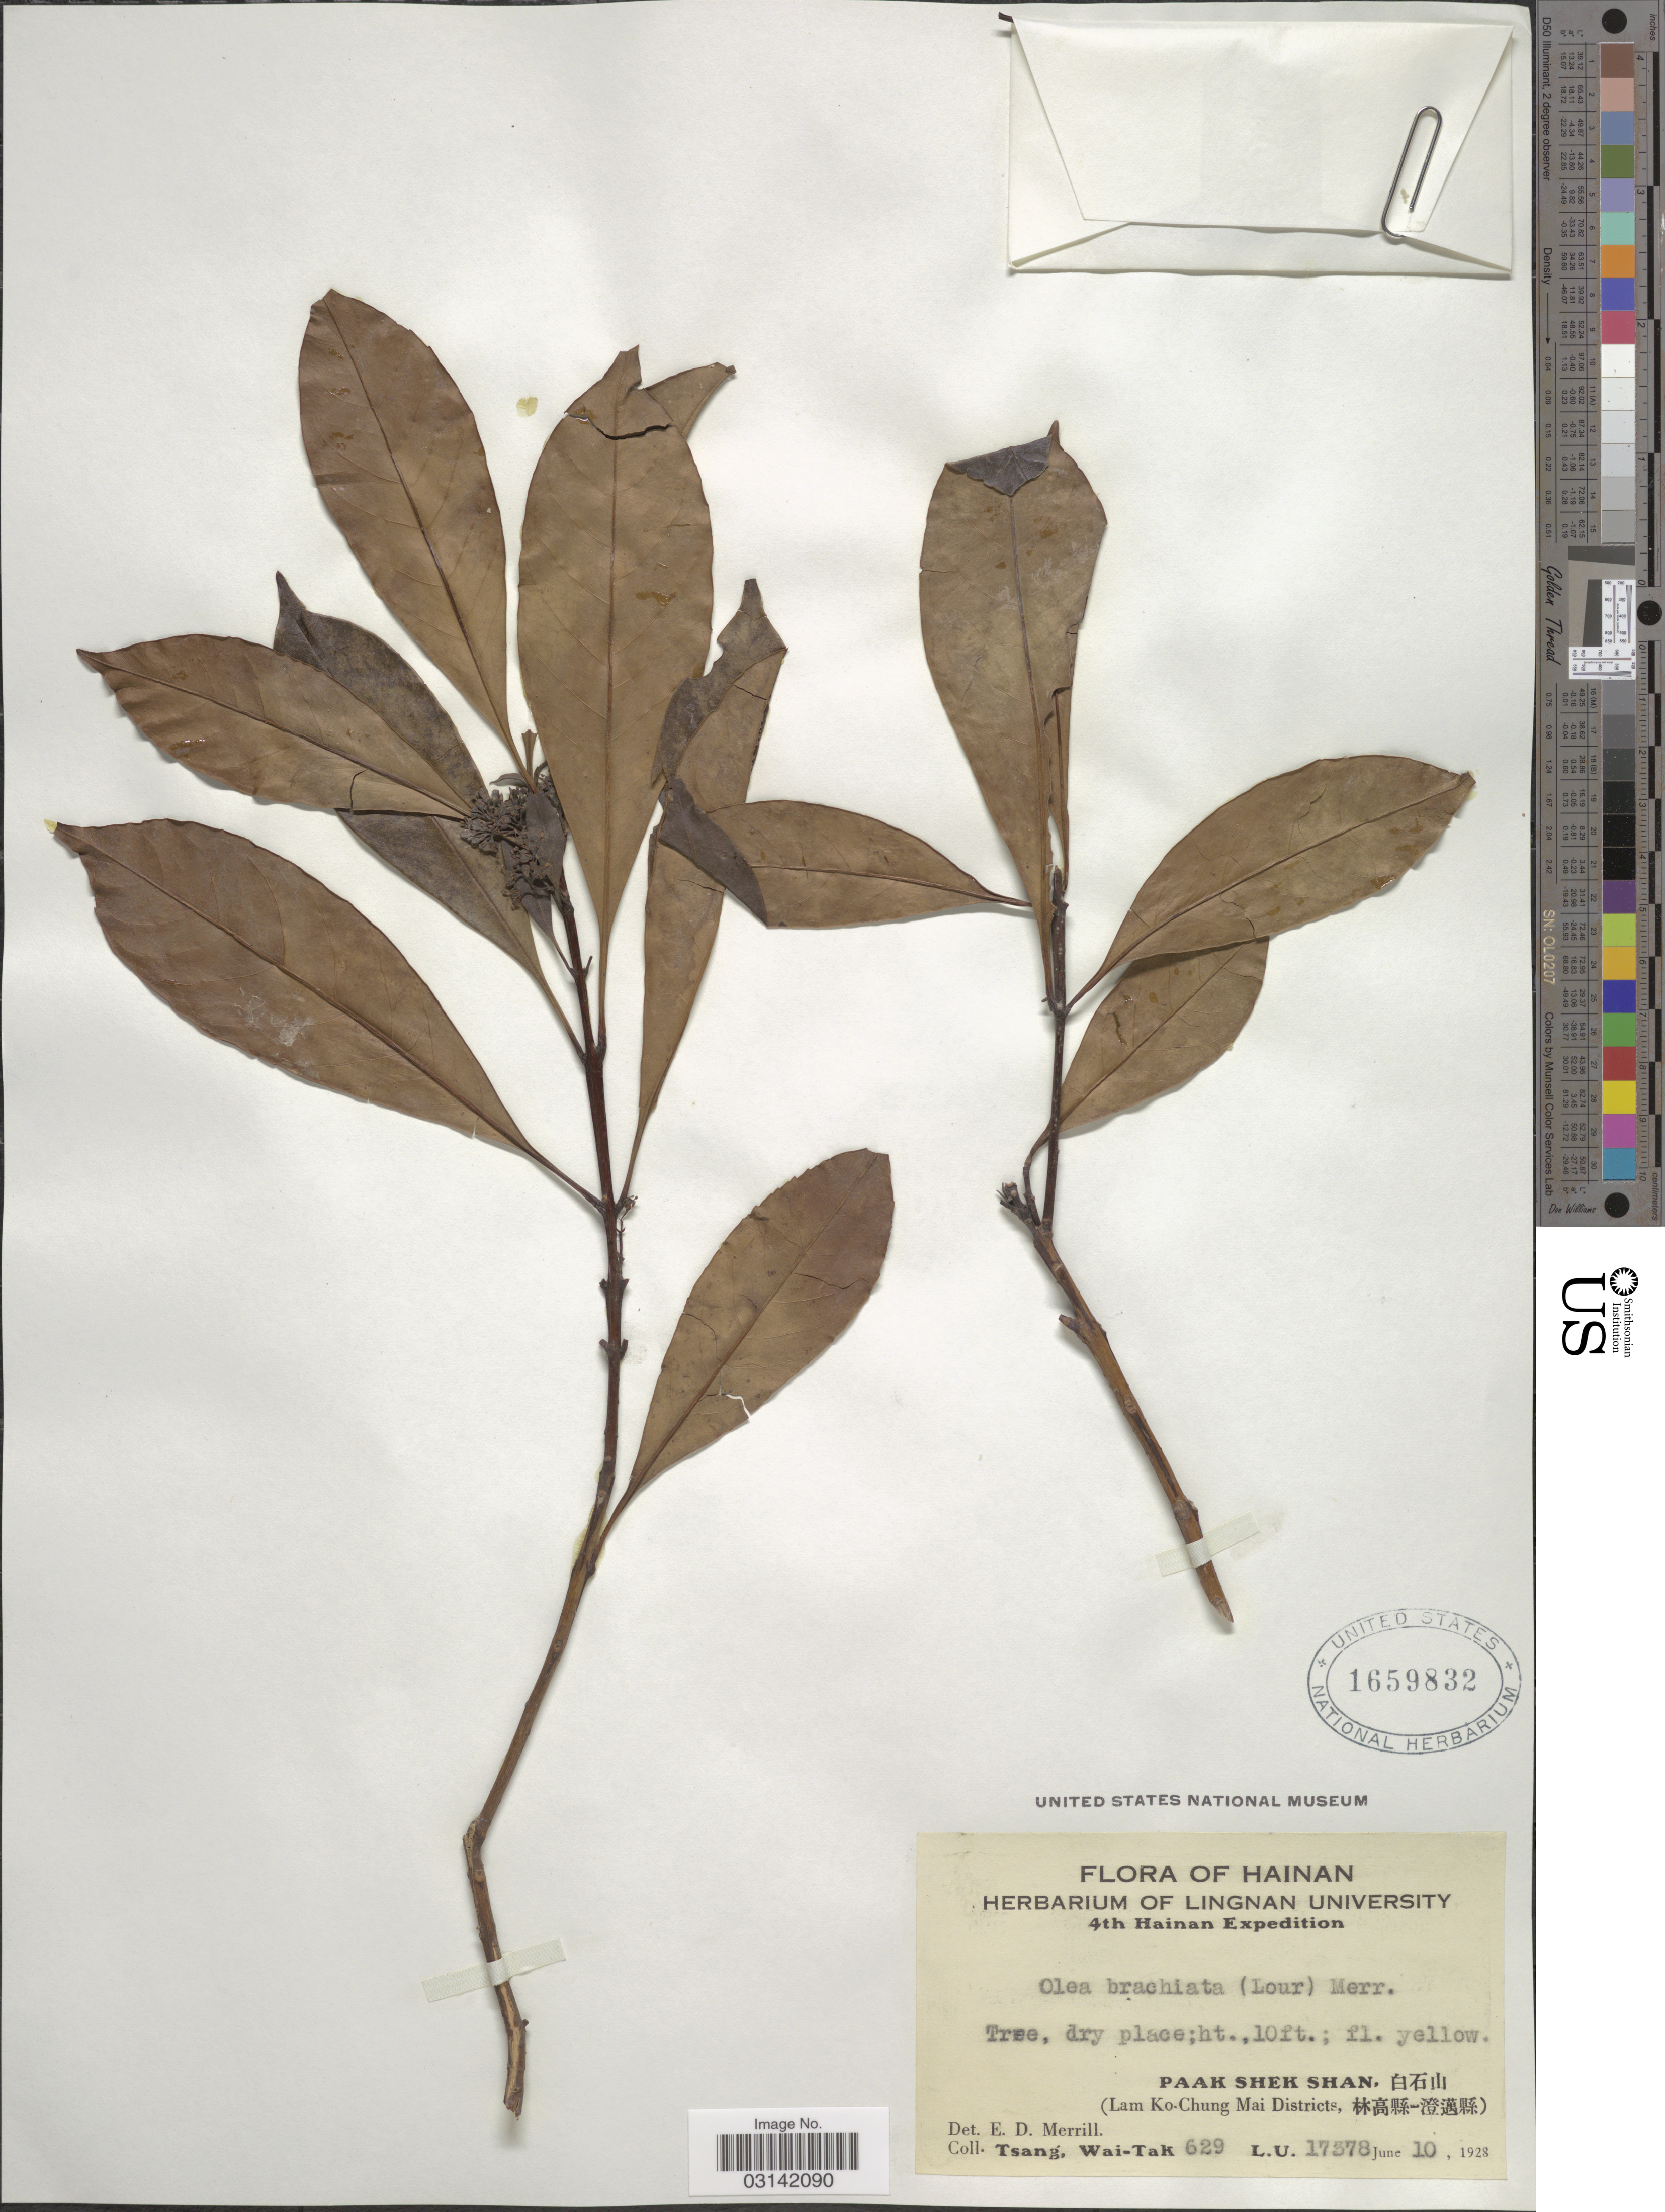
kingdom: Plantae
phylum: Tracheophyta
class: Magnoliopsida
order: Lamiales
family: Oleaceae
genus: Tetrapilus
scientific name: Tetrapilus brachiatus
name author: Lour.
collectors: W. T. Tsang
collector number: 629L.U.17378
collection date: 1928-06-10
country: China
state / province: Hainan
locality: Paak Shek Shan, X, (Lam Ko-Chung Mai Districts, X)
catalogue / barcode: US 1659832